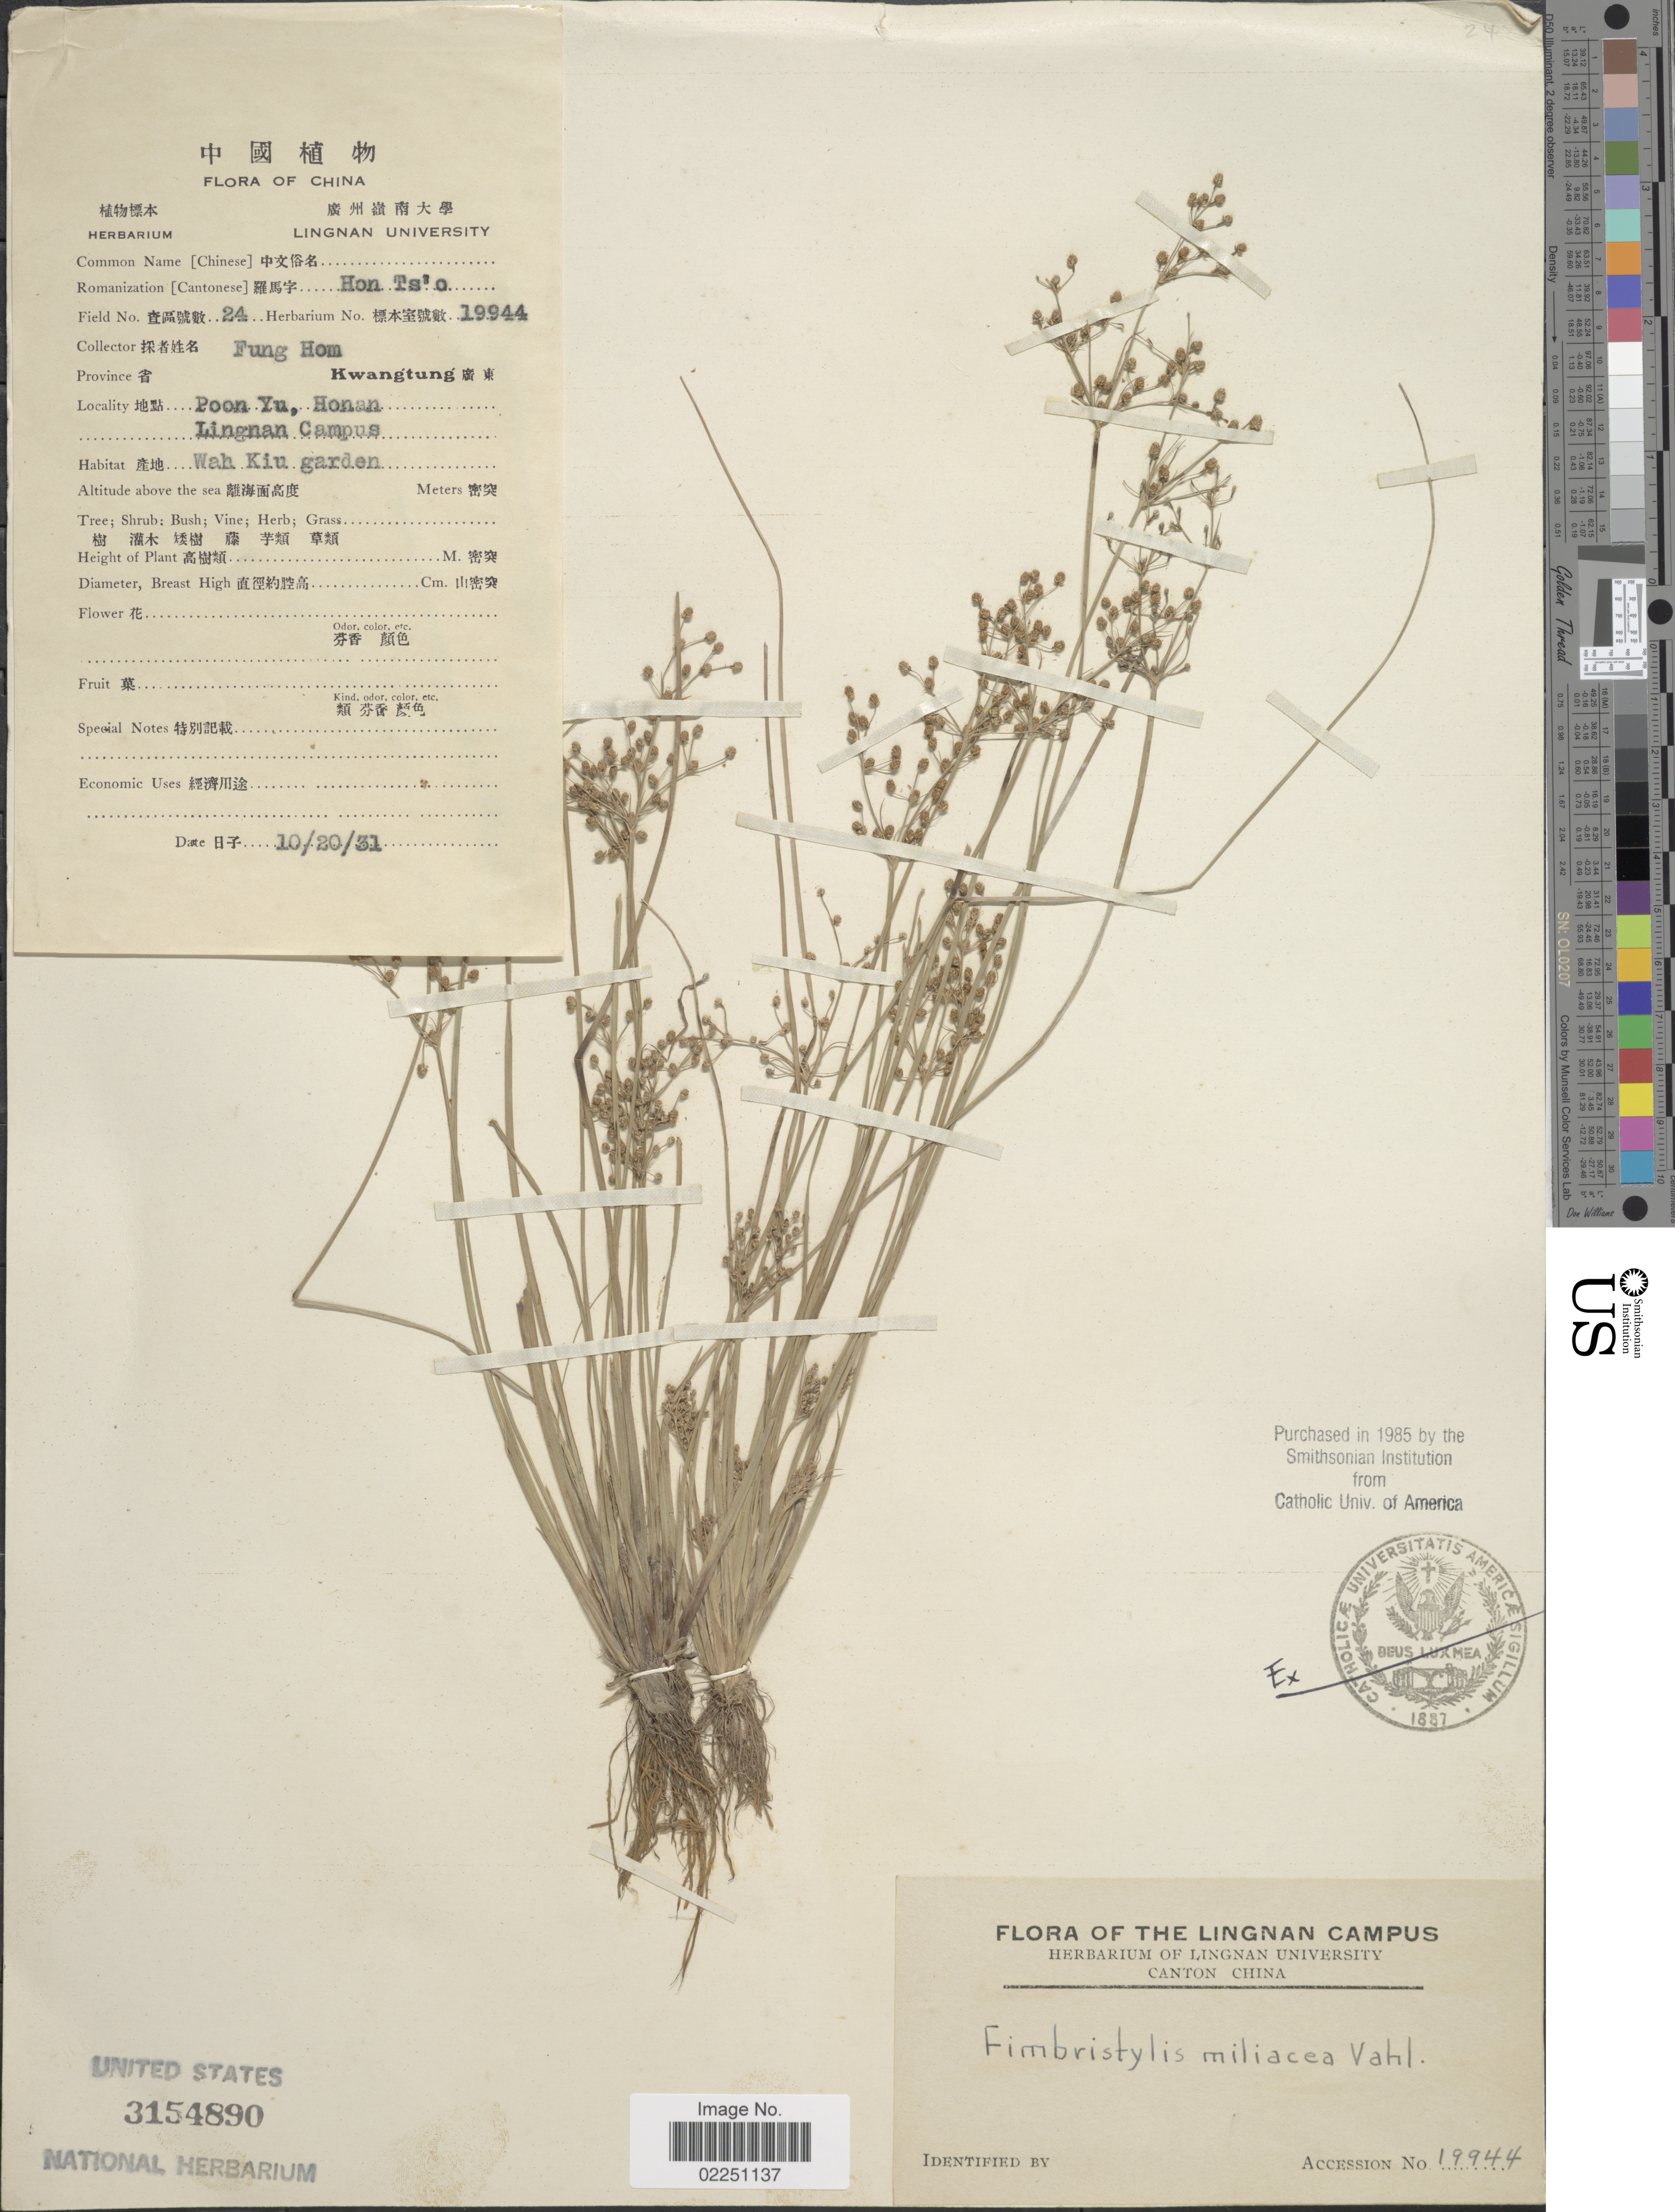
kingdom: Plantae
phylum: Tracheophyta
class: Liliopsida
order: Poales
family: Cyperaceae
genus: Fimbristylis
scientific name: Fimbristylis littoralis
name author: Gaudich.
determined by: Strong, M. T., (US), Smithsonian Institution - National Museum of Natural History (UNITED STATES)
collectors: F. Hom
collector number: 24/19944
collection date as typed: Transcribed d/m/y: 20/10/31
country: China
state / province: Henan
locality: Poon Yu, Honan. Lingnan Campus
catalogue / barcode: US 3154890